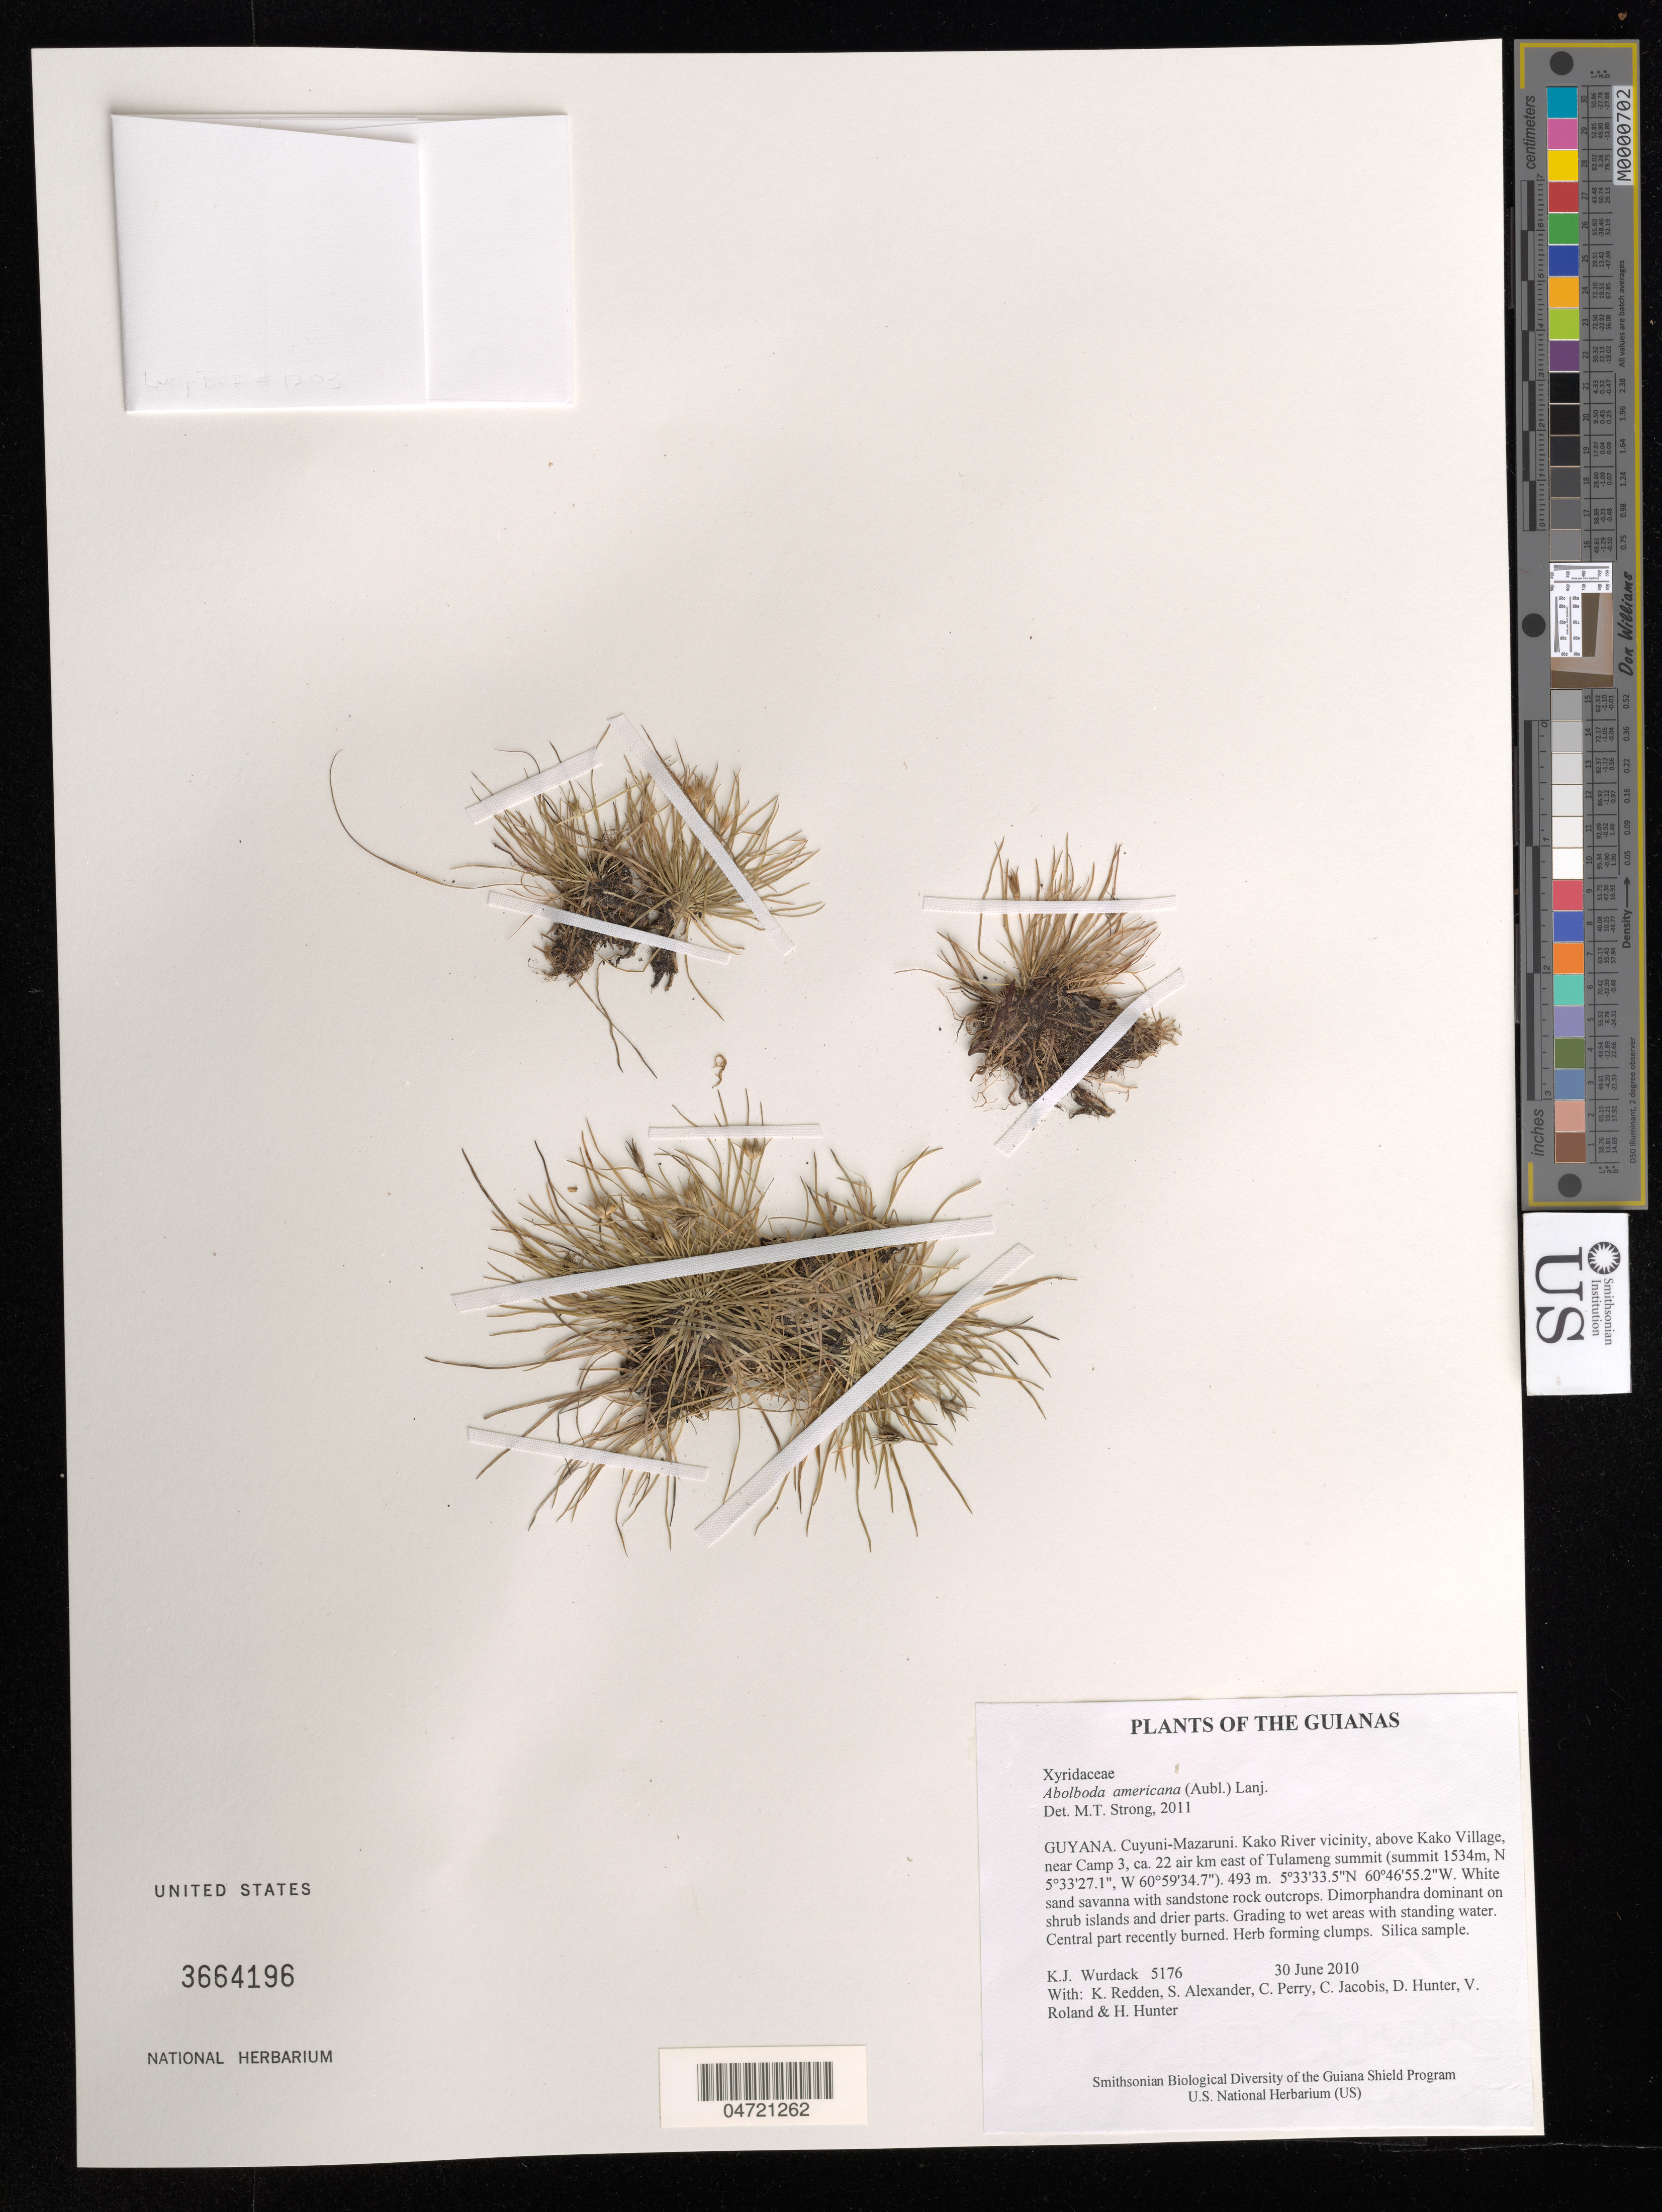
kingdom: Plantae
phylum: Tracheophyta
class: Liliopsida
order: Poales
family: Xyridaceae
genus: Abolboda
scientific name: Abolboda americana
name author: (Aubl.) Lanj.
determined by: Strong, M. T., (US), Smithsonian Institution - National Museum of Natural History (UNITED STATES)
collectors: K. Wurdack, K. M. Redden, S. N. Alexander, C. Perry, C. Jacobis, D. Hunter, V. Roland & H. Hunter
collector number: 5176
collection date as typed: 30 June 2010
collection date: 2010-06-30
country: Guyana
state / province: Cuyuni-Mazaruni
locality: Kako River vicinity, above Kako Village, near Camp 3, ca. 22 air km east of Tulameng summit (summit 1534m, N 5°33'27.1", W 60°59'34.7")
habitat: White sand savanna with sandstone rock outcrops. Dimorphandra dominant on shrub islands and drier parts. Grading to wet areas with standing water. Central part recently burned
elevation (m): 493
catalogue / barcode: US 3664196